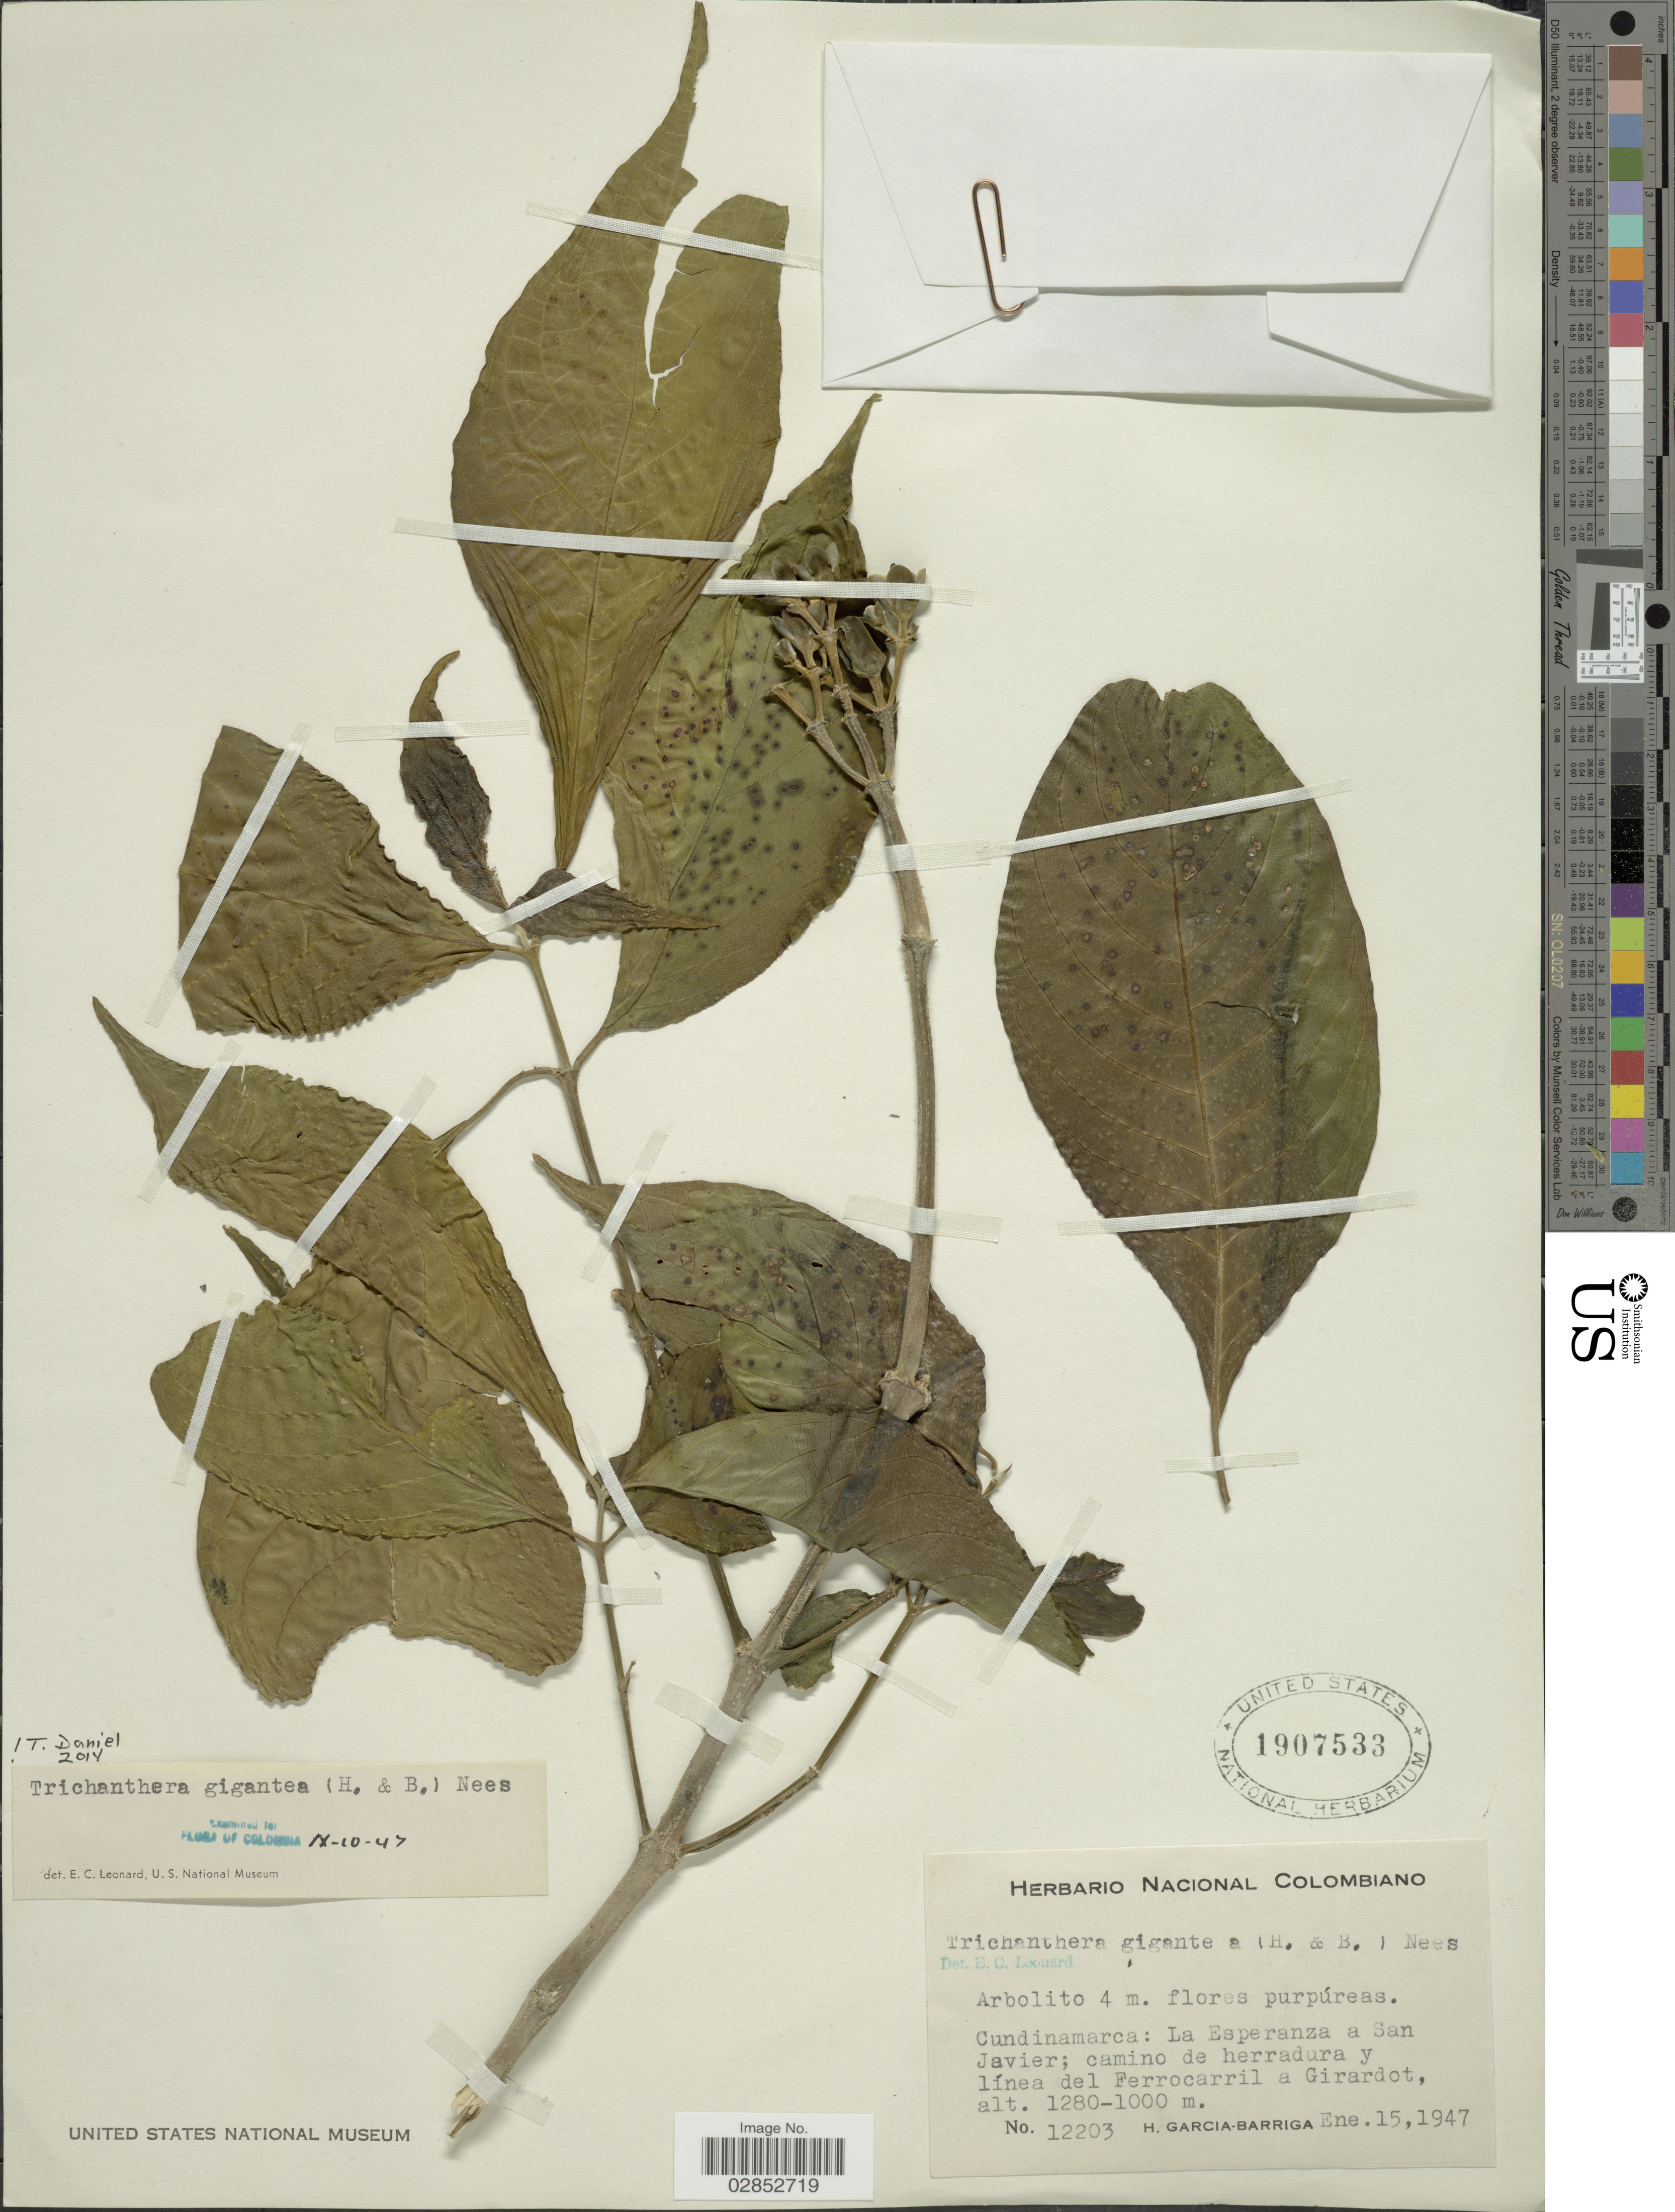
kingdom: Plantae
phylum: Tracheophyta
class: Magnoliopsida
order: Lamiales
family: Acanthaceae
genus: Trichanthera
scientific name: Trichanthera gigantea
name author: (Bonpl.) Nees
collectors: H. García Barriga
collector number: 12203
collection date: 1947-01-15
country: Colombia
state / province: Cundinamarca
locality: La Esperanza a San Javier; camino de herradura y linea del Ferrocarril a Girardot.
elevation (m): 1000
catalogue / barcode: US 1907533